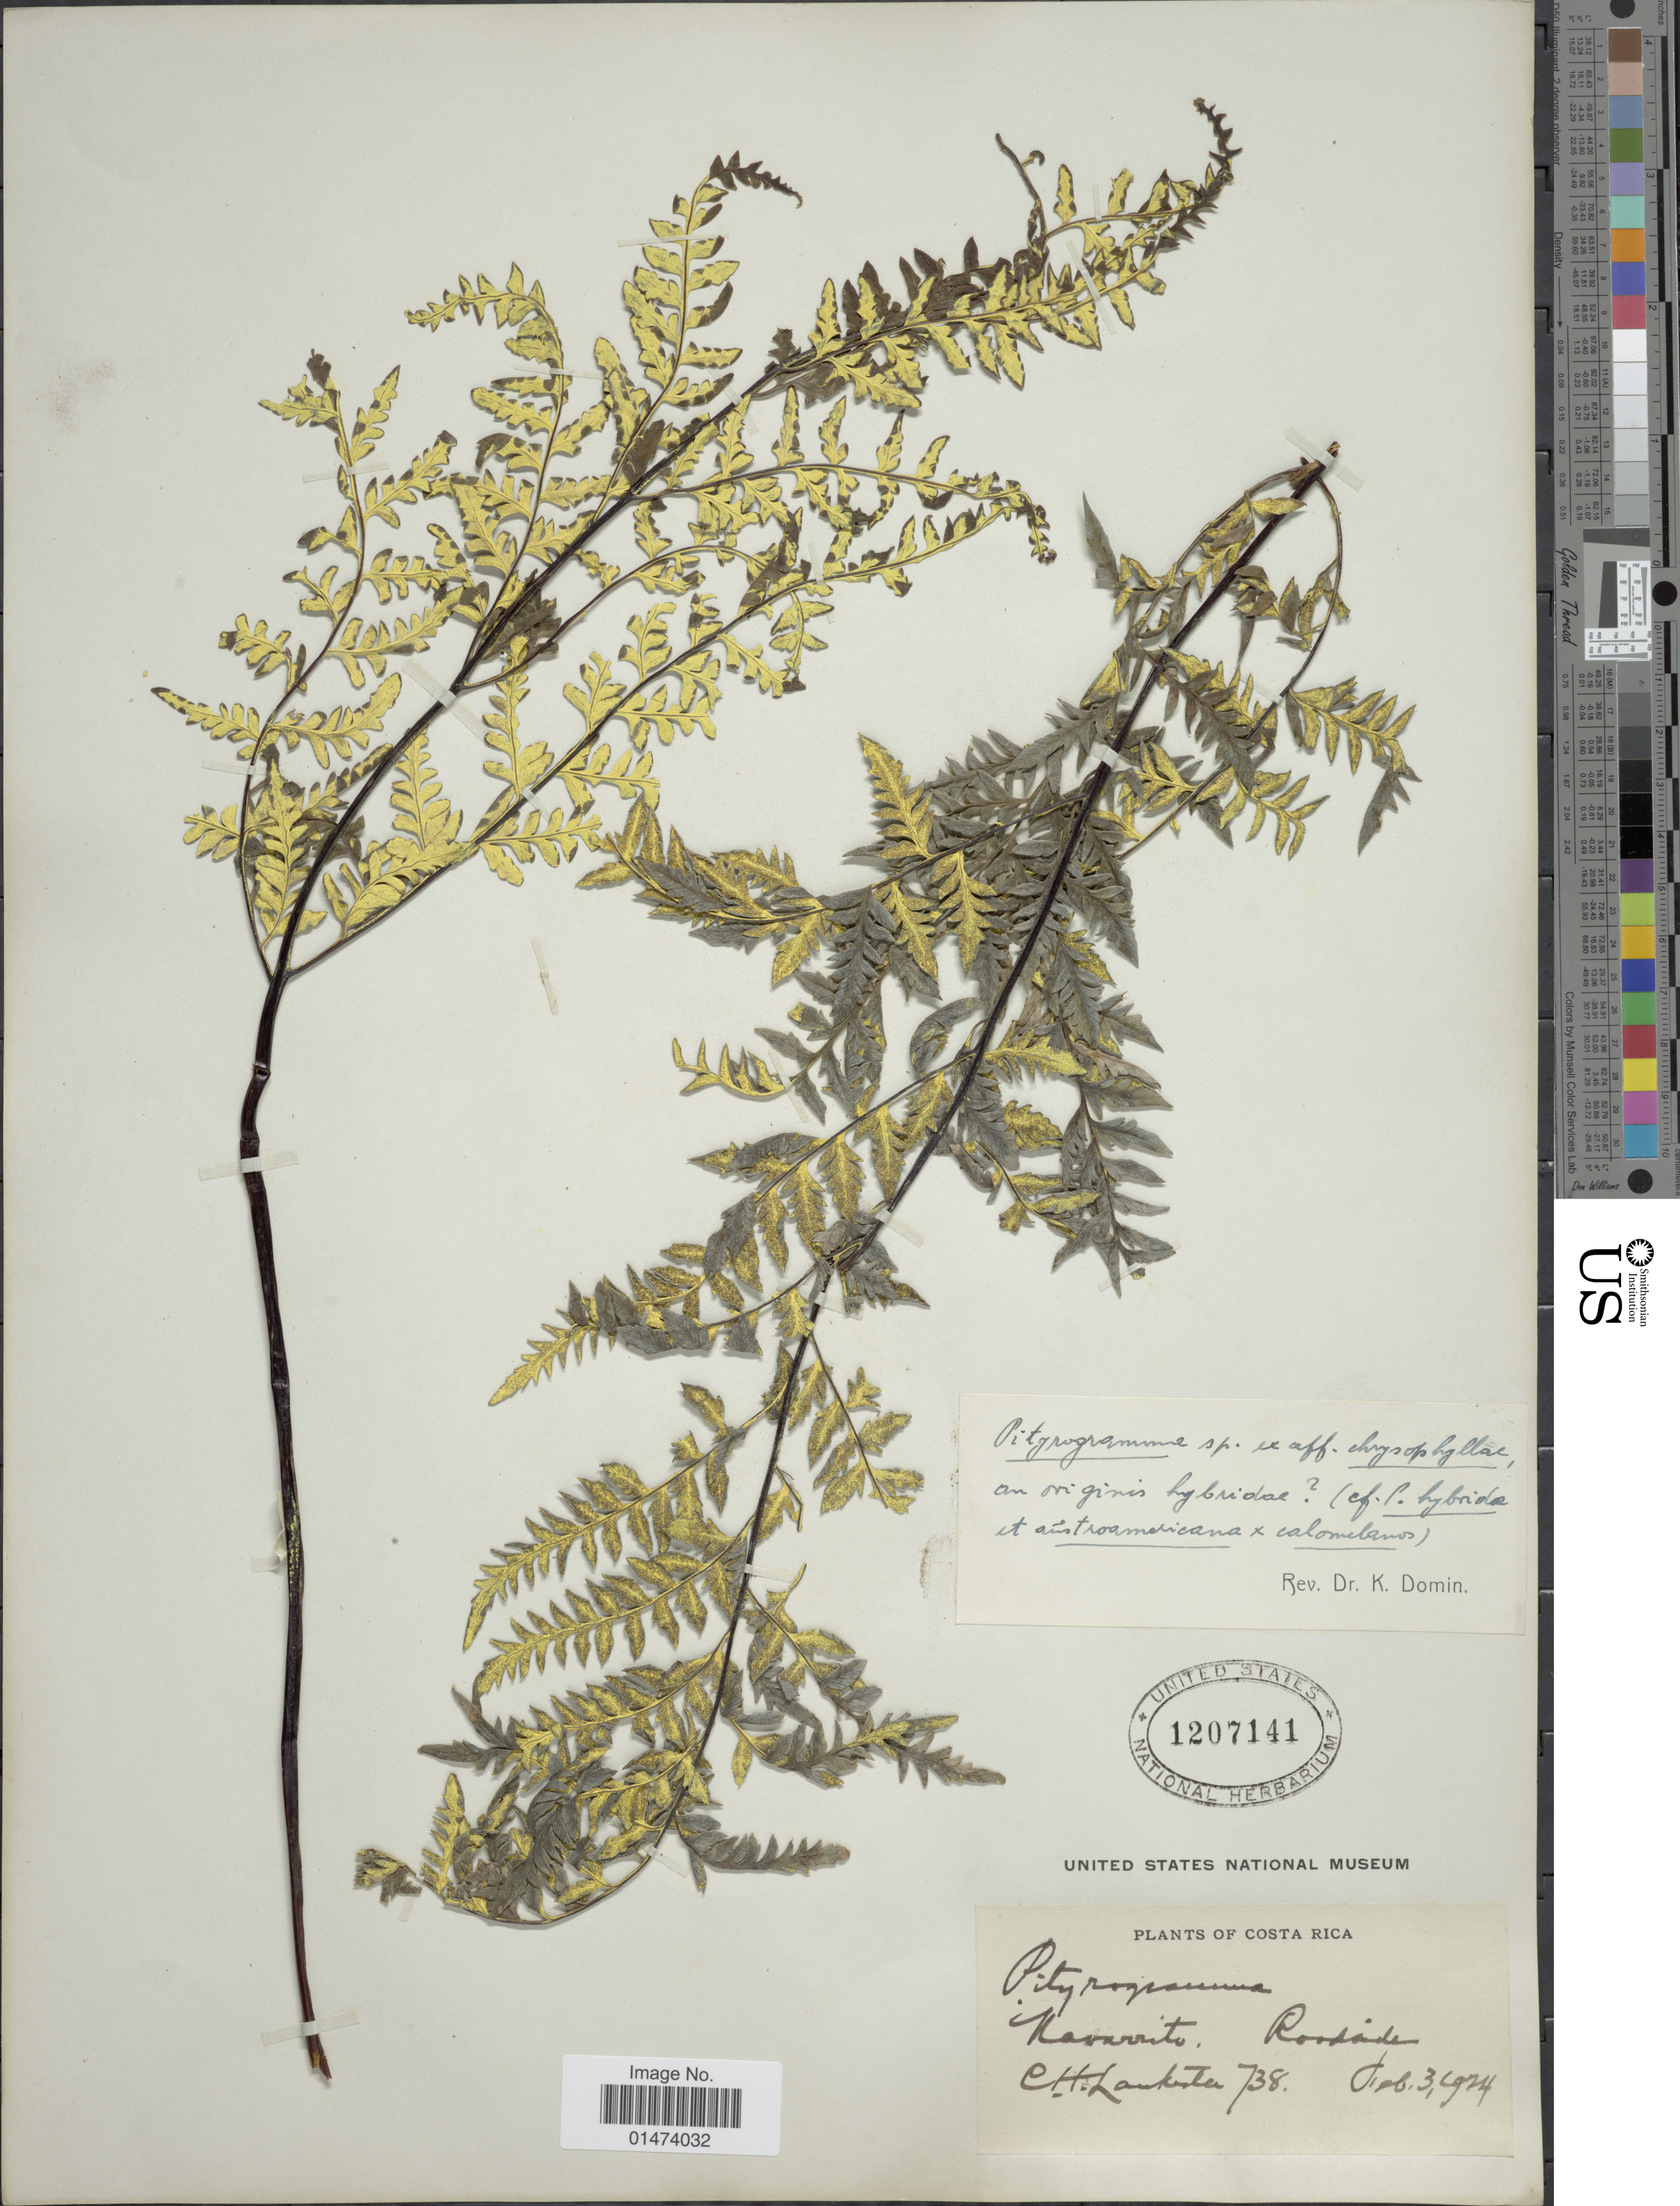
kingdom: Plantae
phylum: Tracheophyta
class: Polypodiopsida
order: Polypodiales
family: Pteridaceae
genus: Pityrogramma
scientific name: Pityrogramma calomelanos var. ochracea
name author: (C. Presl) R.M. Tryon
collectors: C. H. Lankester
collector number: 738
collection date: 1924-02-03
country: Costa Rica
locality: Navarrito, Roadside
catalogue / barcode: US 1207141